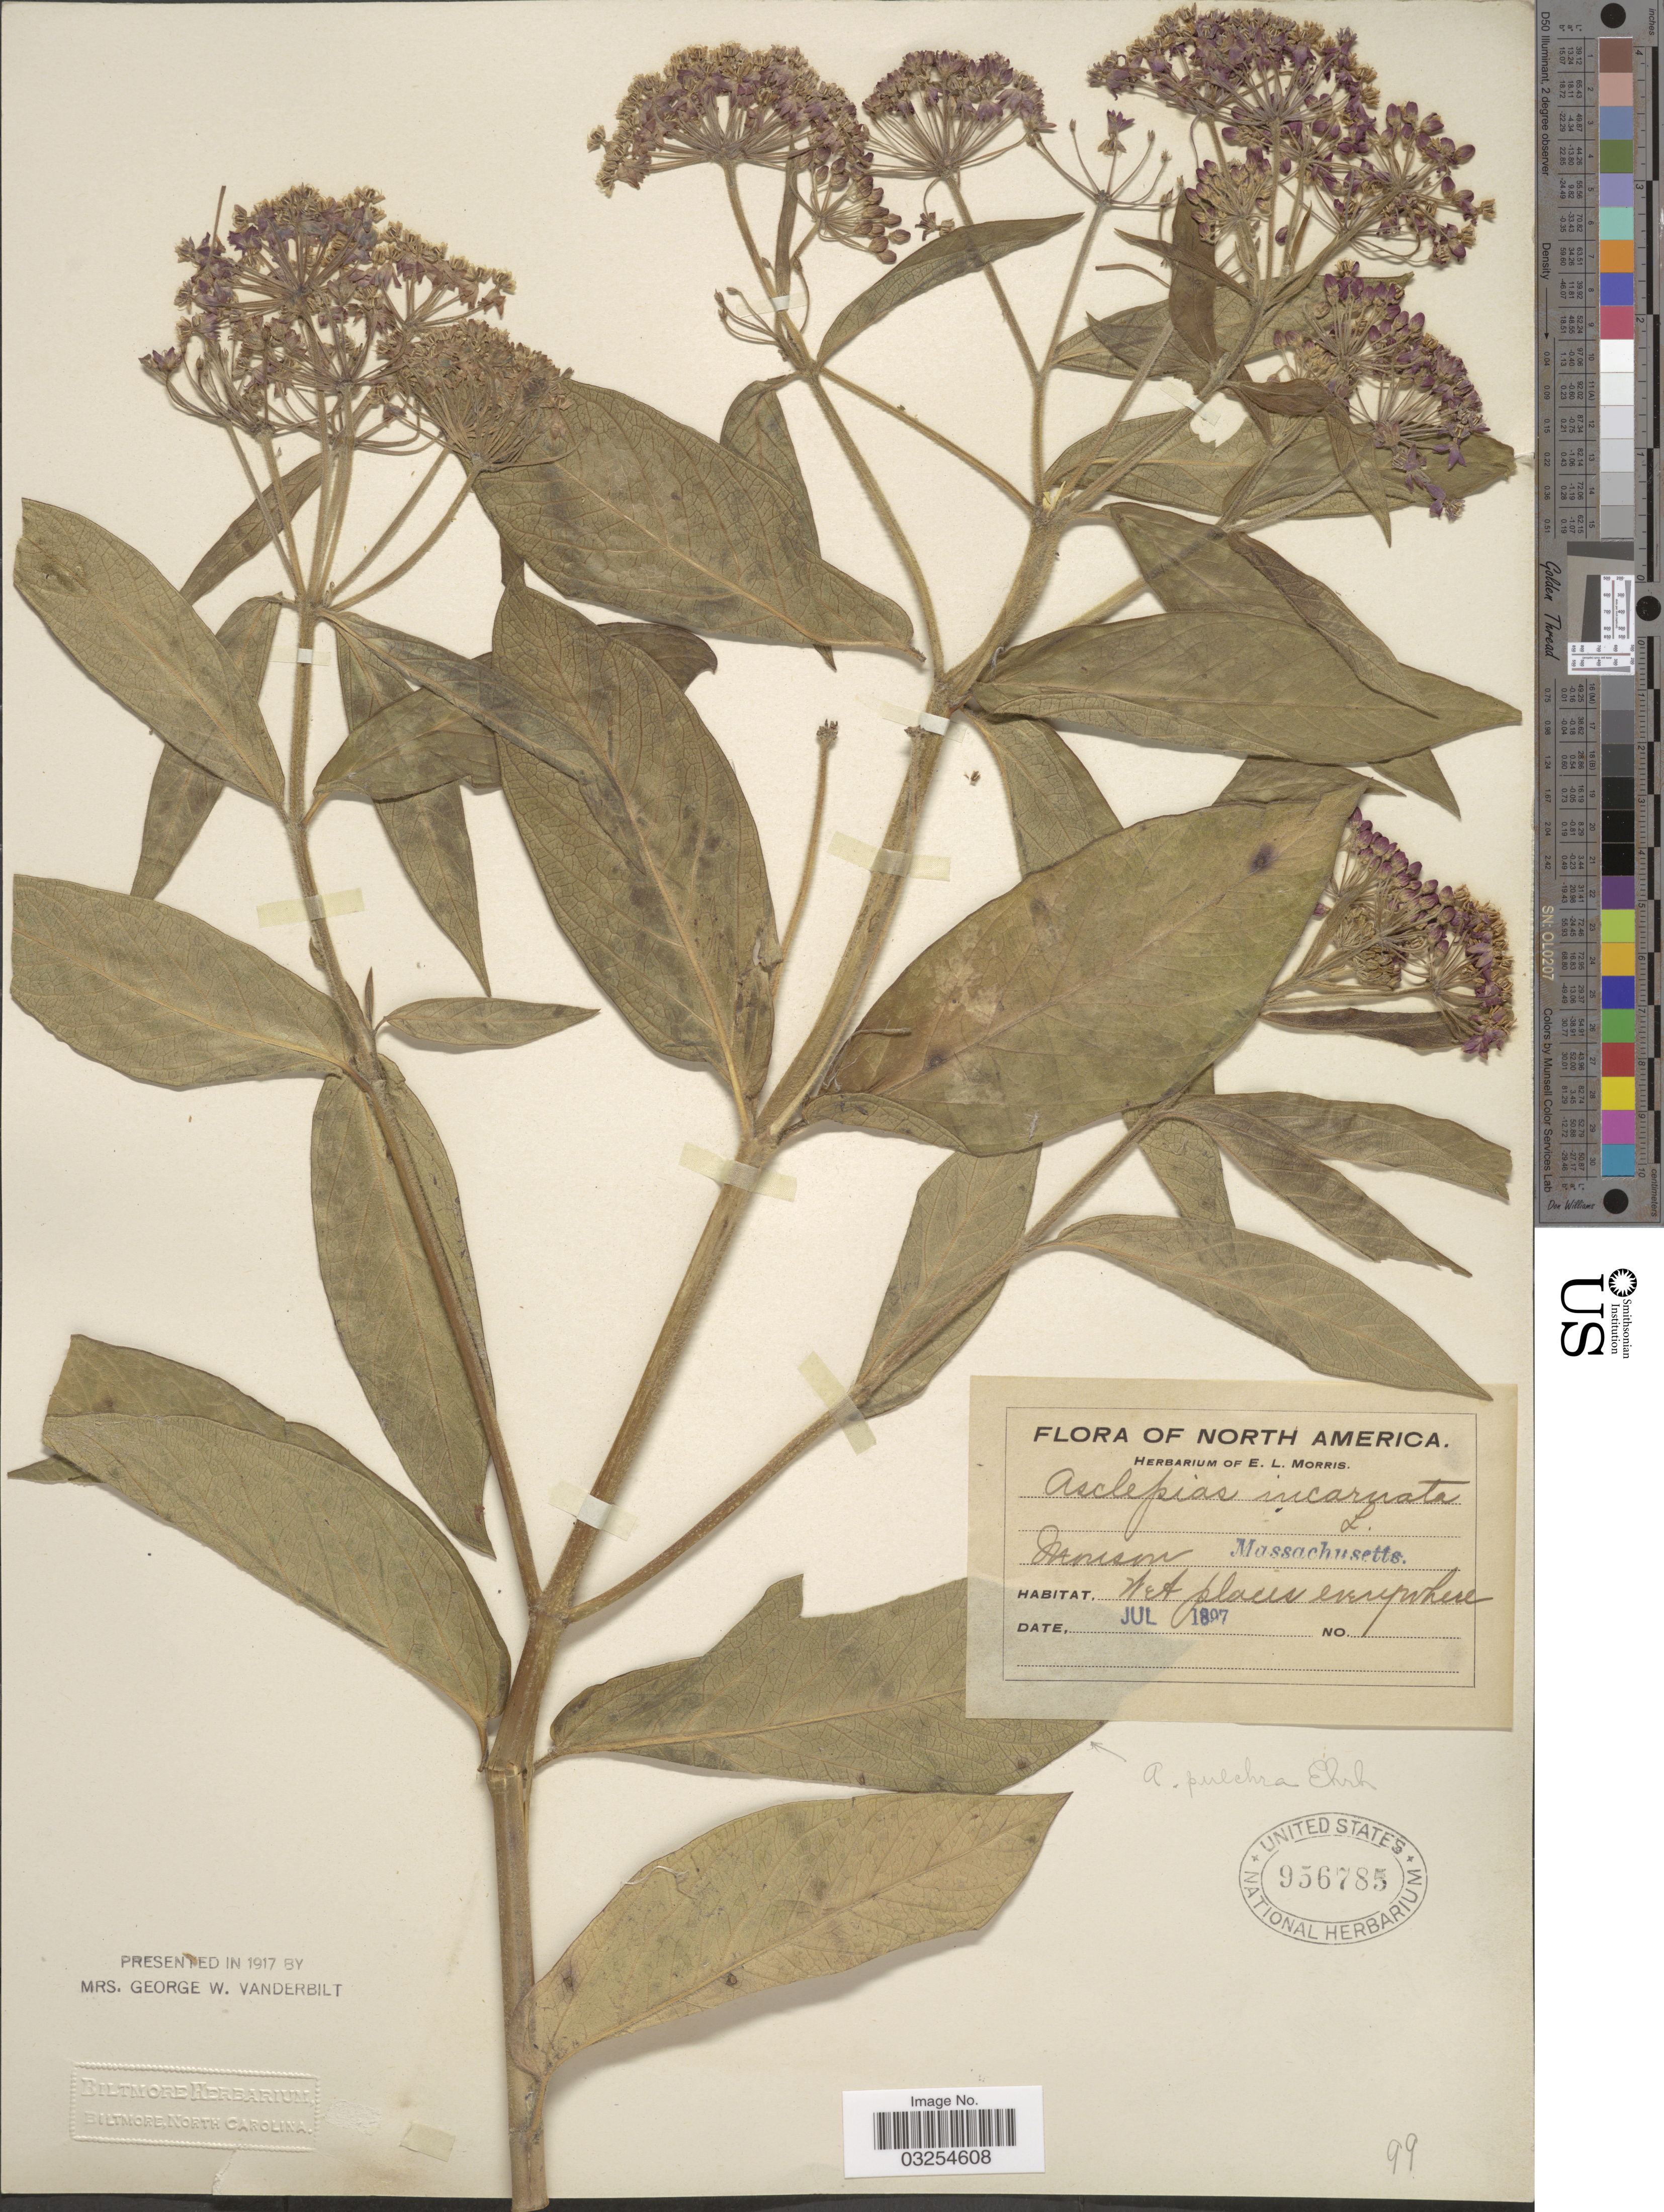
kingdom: Plantae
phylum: Tracheophyta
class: Magnoliopsida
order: Gentianales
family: Apocynaceae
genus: Asclepias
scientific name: Asclepias incarnata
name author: L.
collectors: ex herb. E.L. Morris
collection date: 1897-07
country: United States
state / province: Massachusetts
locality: Monson.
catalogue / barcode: US 956785